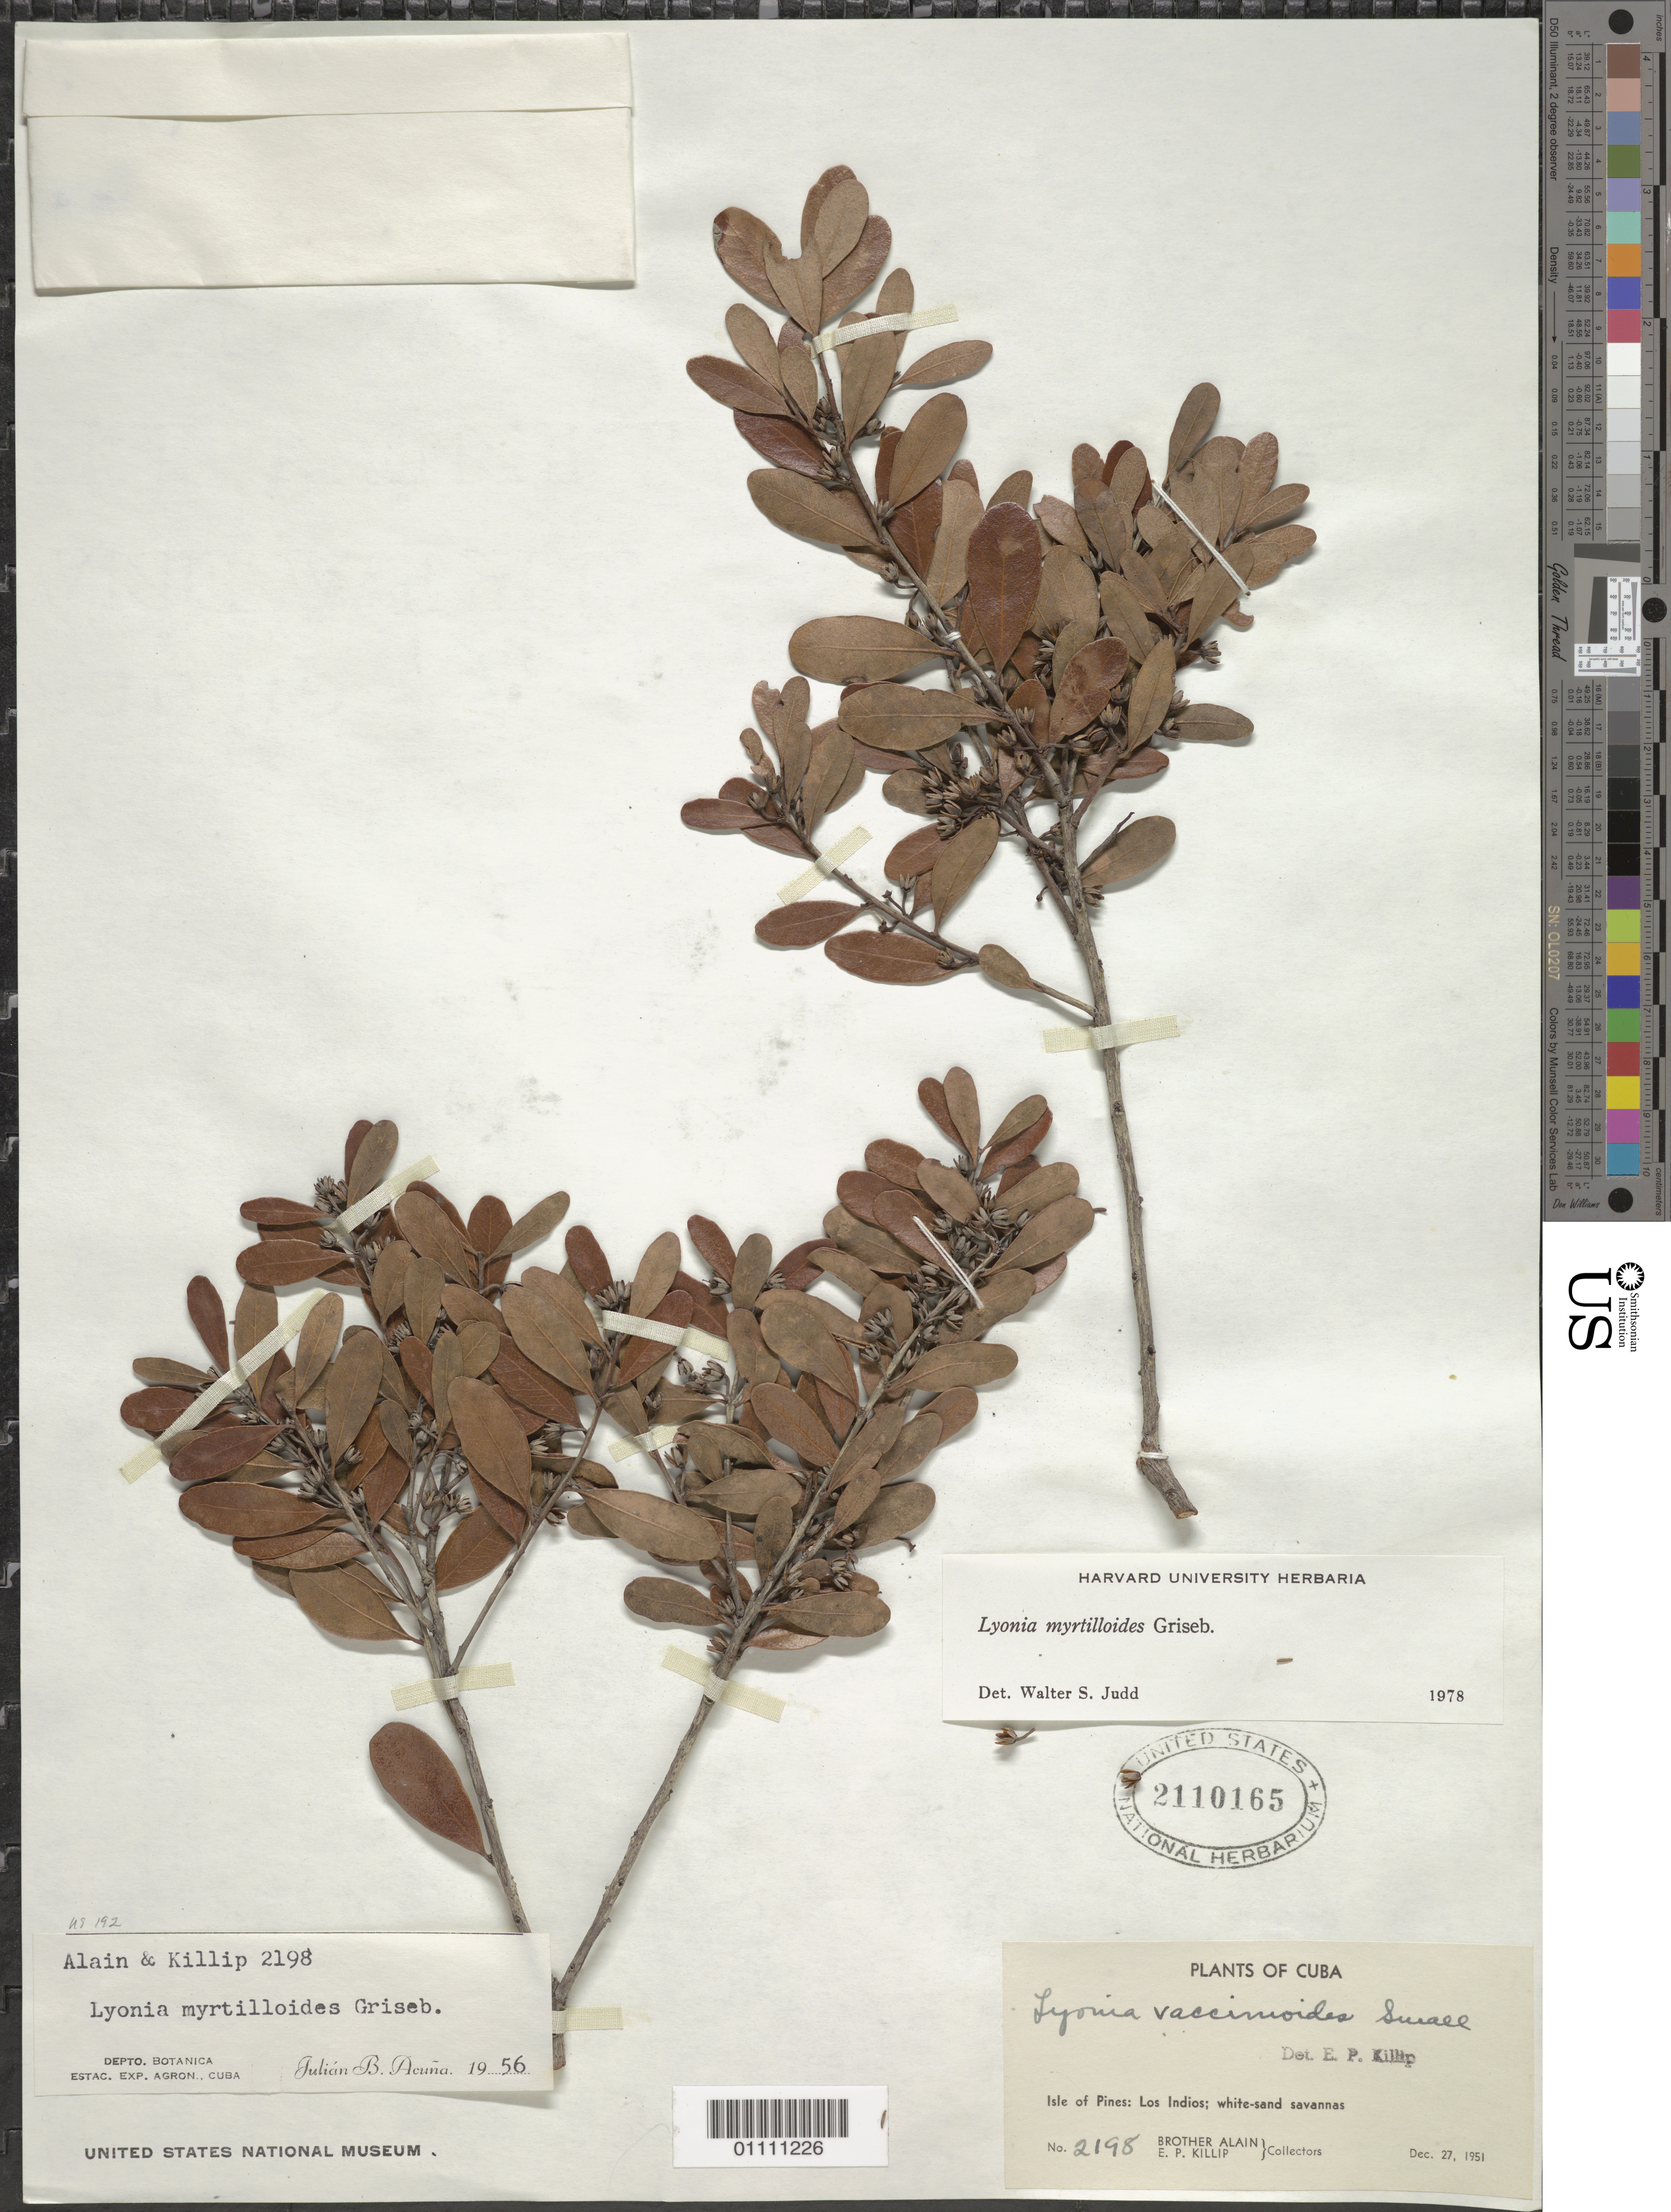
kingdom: Plantae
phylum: Tracheophyta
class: Magnoliopsida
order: Ericales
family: Ericaceae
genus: Lyonia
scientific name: Lyonia myrtilloides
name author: Griseb.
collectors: A. H. Liogier & E. P. Killip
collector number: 2198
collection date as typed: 27 Dec 1951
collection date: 1951-12-27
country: Cuba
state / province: Isla de La Juventud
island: Isla de la Juventud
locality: Los Indios; white-sand savannas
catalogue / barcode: US 2110165